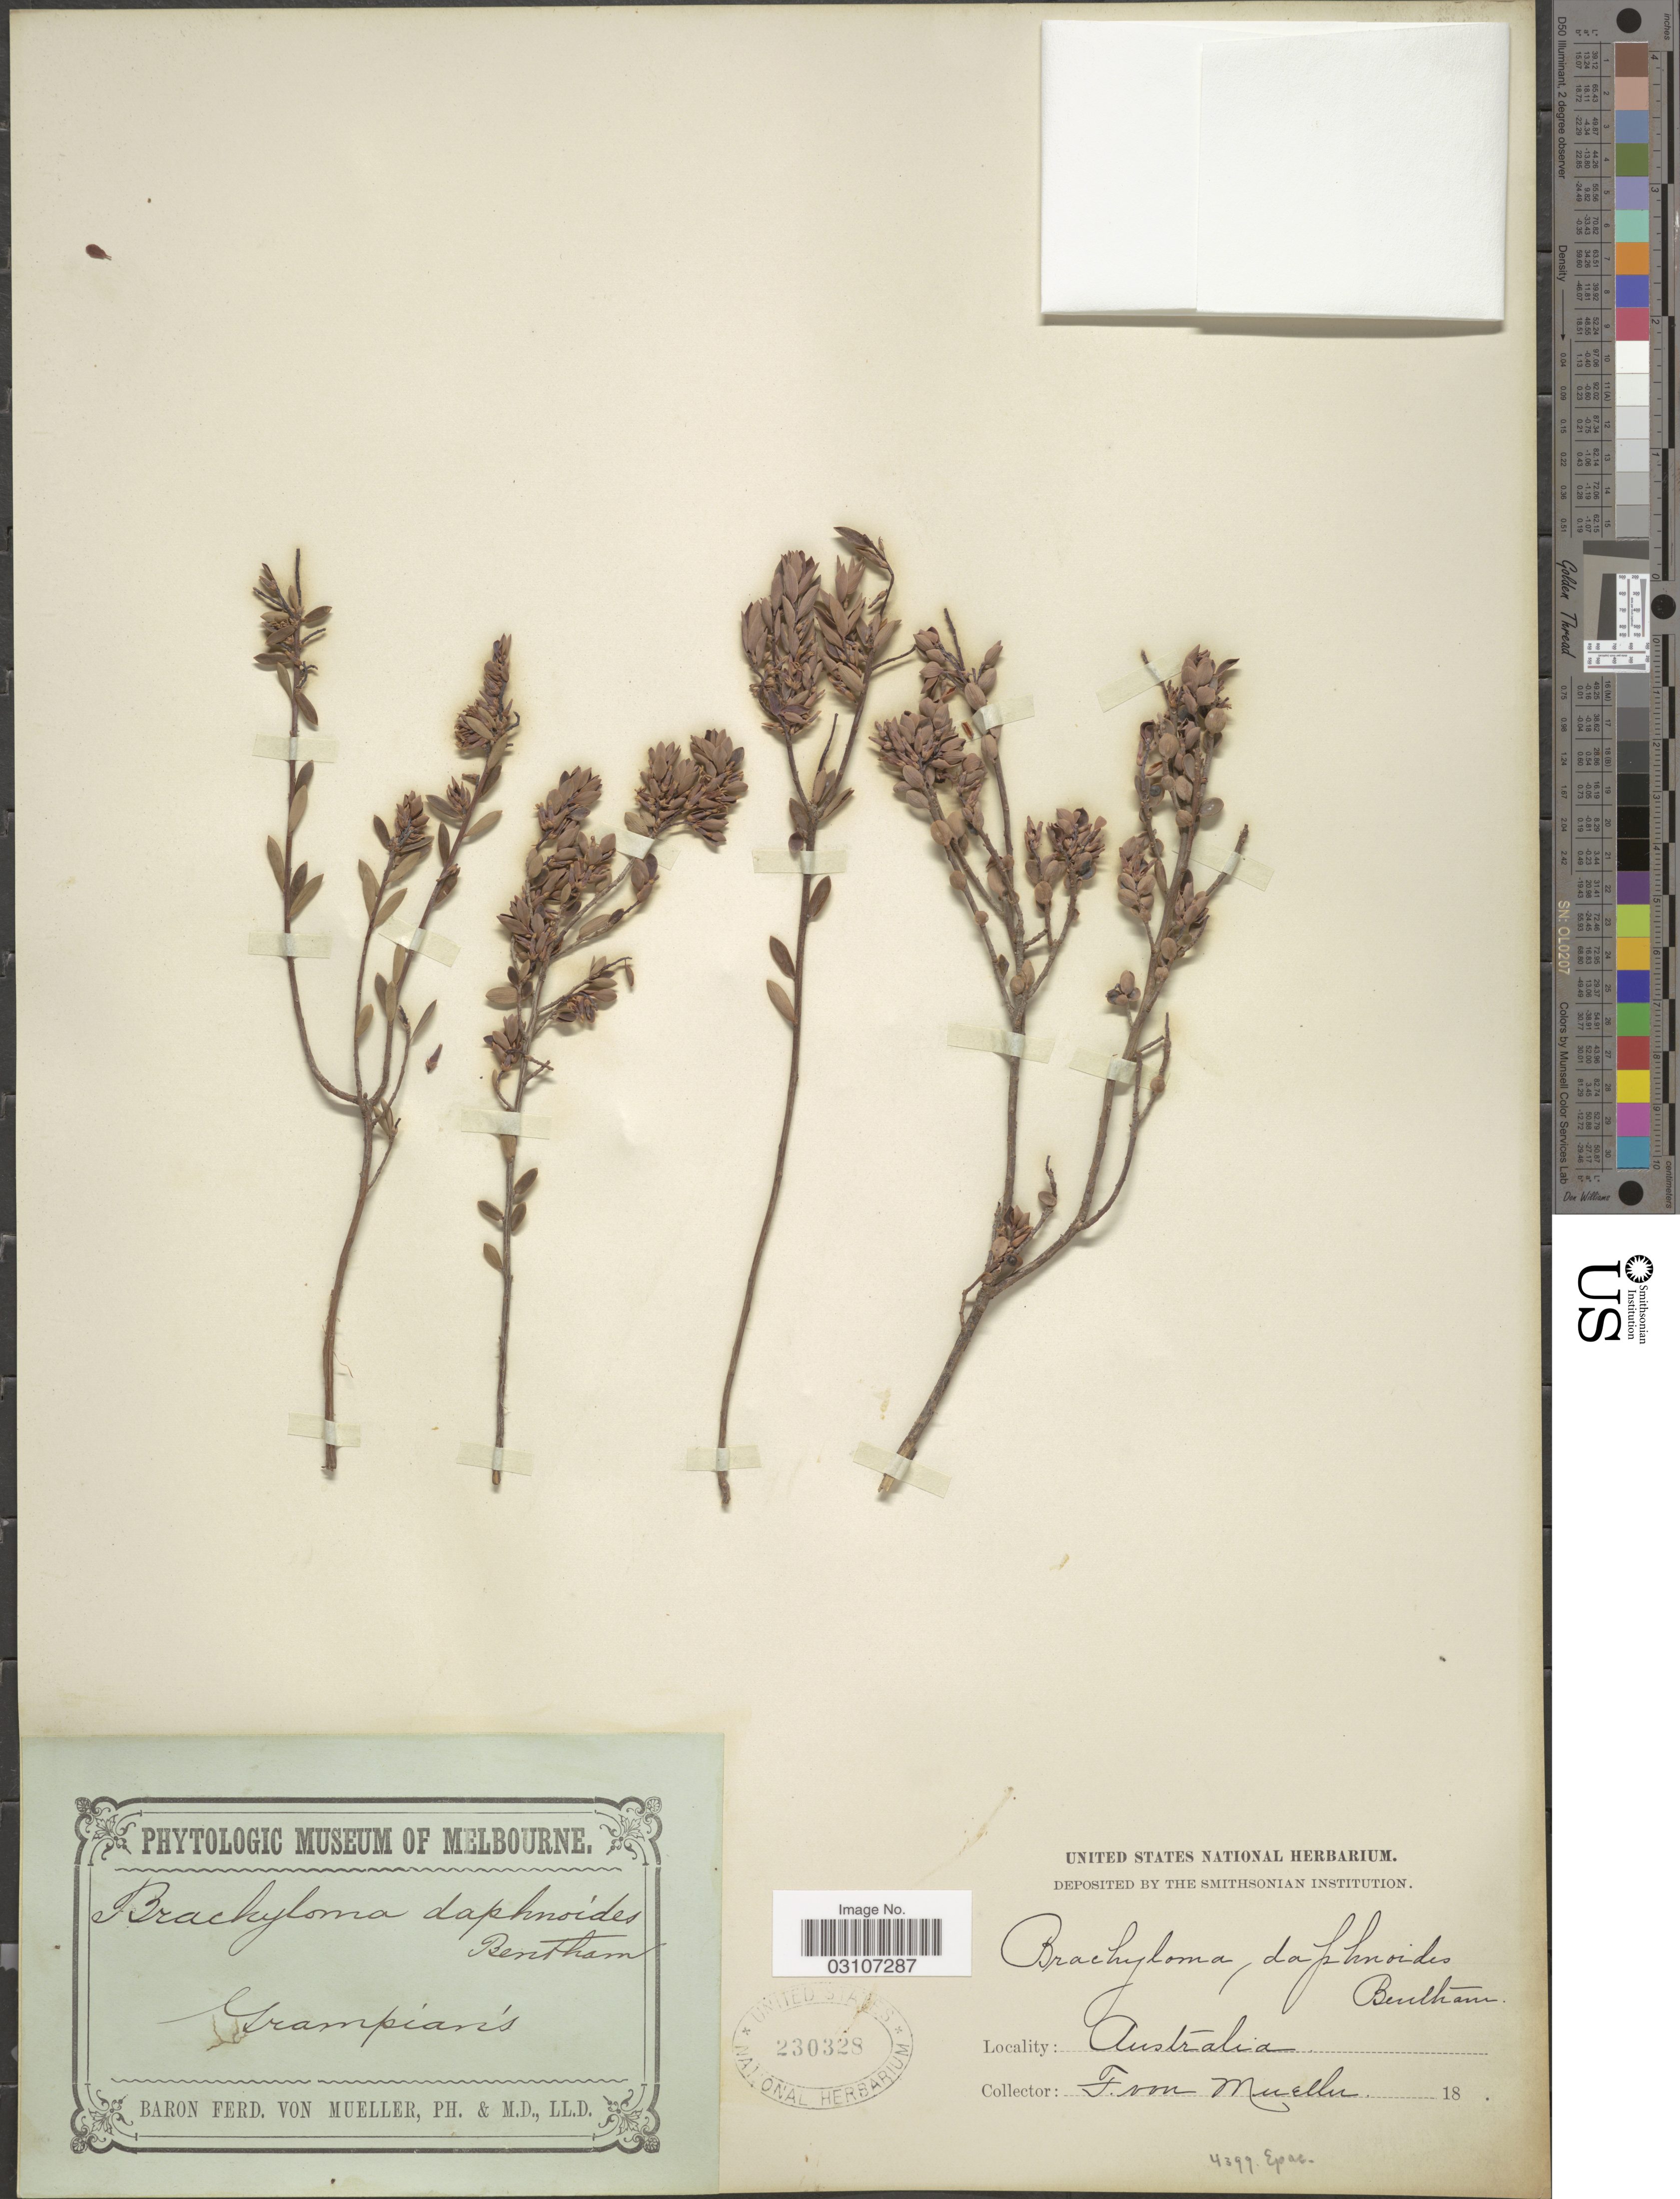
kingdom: Plantae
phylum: Tracheophyta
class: Magnoliopsida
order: Ericales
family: Ericaceae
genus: Brachyloma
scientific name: Brachyloma daphnoides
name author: (Sm.) Benth.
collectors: F. Mueller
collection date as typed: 18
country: Australia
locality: Grampian's.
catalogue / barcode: US 230328